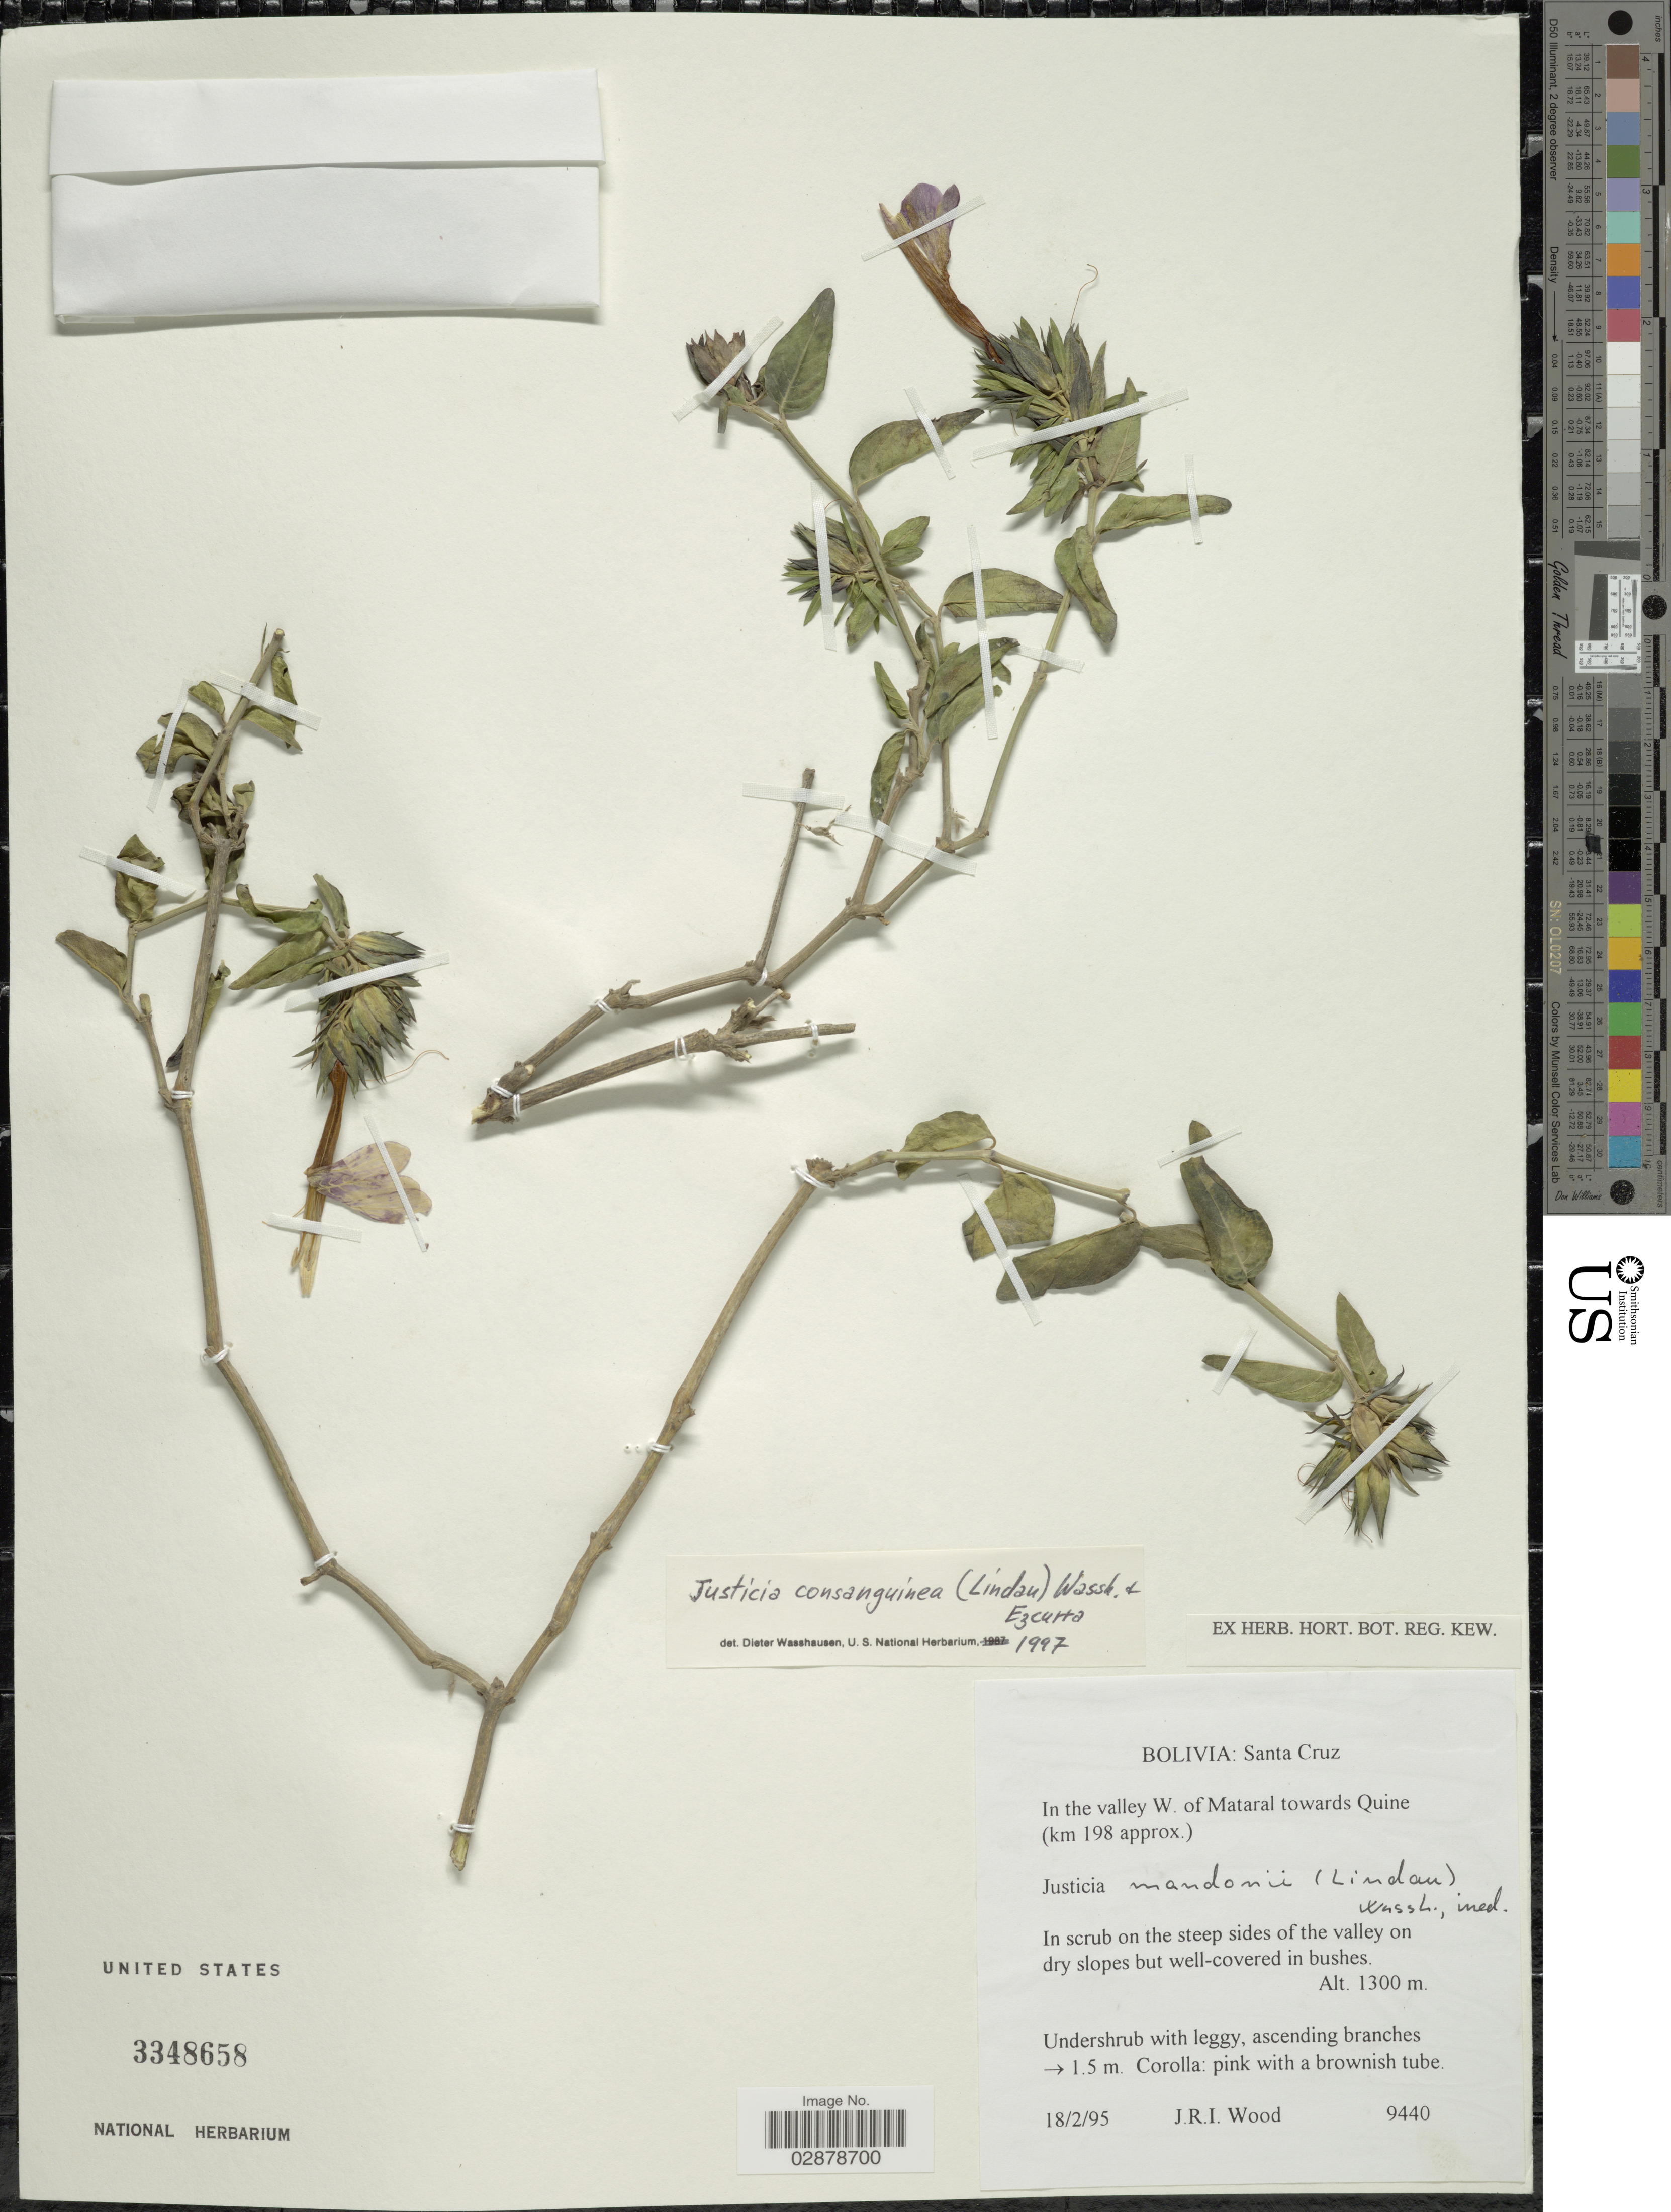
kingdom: Plantae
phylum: Tracheophyta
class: Magnoliopsida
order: Lamiales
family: Acanthaceae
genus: Justicia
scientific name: Justicia consanguinea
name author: (Lindau) Wassh. & C. Ezcurra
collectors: J. R. I. Wood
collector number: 9440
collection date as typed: Transcribed d/m/y: 18/2/95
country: Bolivia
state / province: Santa Cruz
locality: In the valley W. of Mataral towards Quine (km 198 approx.)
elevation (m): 1300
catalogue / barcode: US 3348658